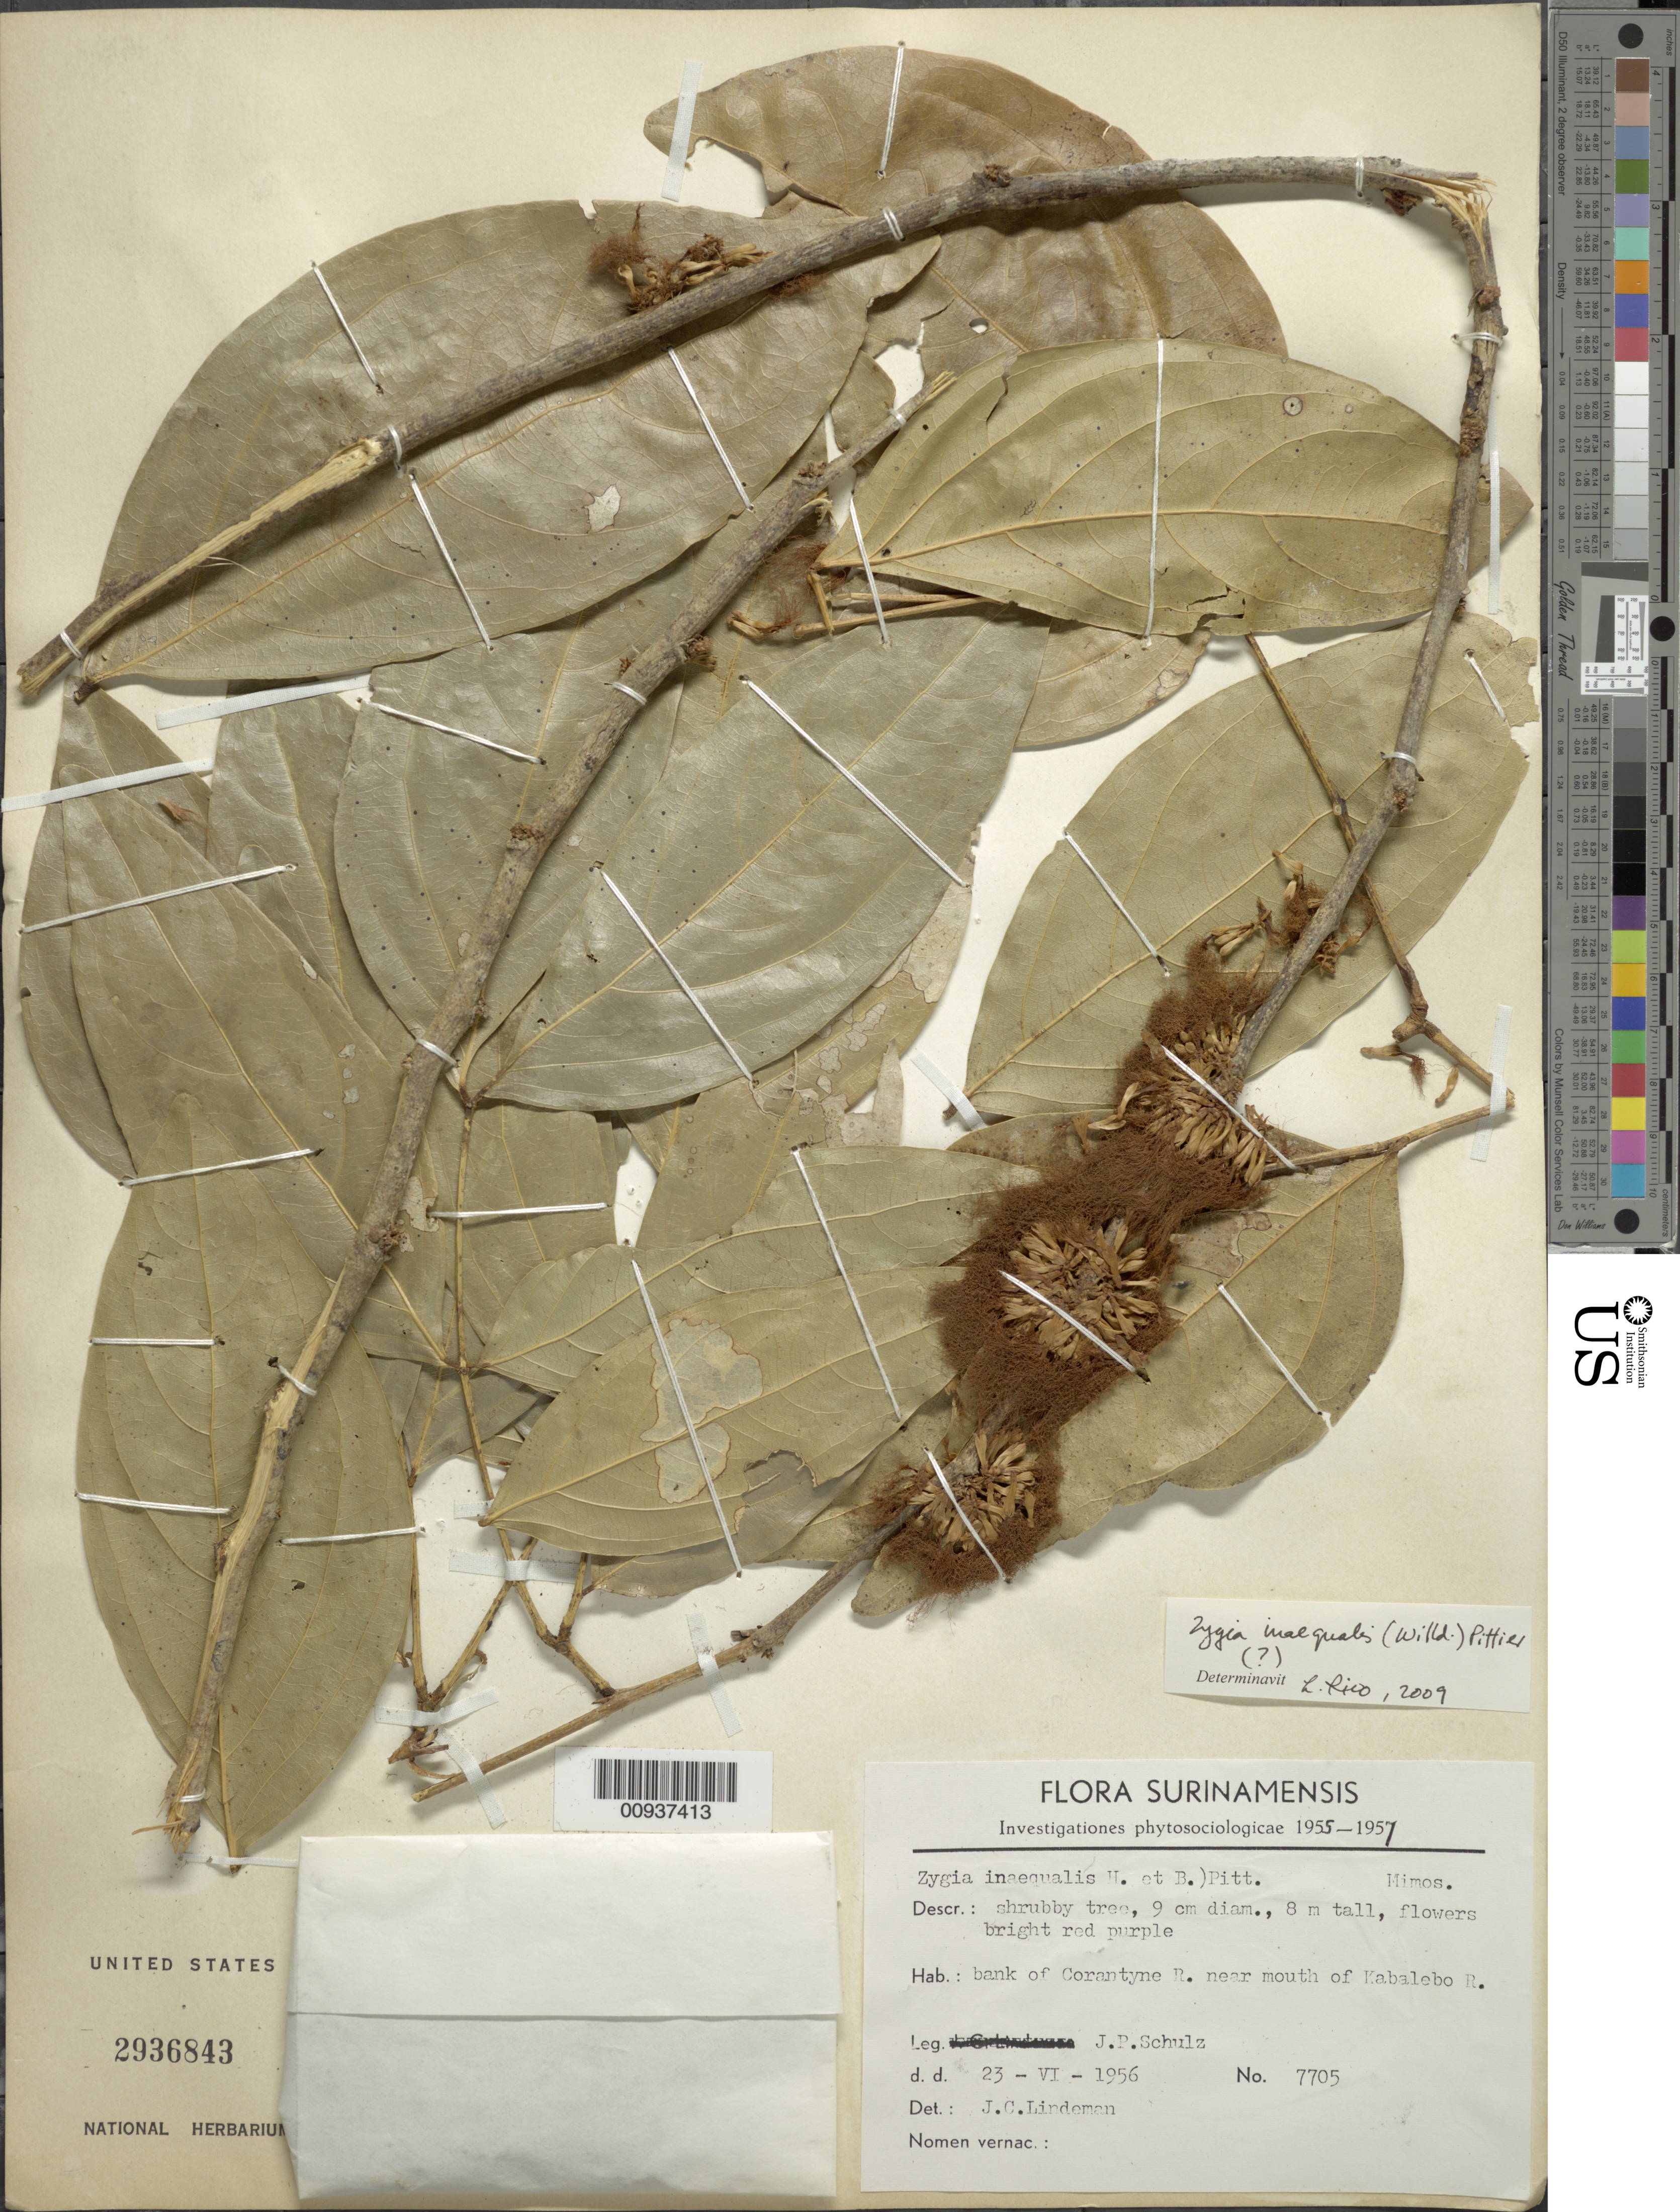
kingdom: Plantae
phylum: Tracheophyta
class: Magnoliopsida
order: Fabales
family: Fabaceae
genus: Zygia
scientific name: Zygia inaequalis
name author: (Humb. & Bonpl. ex Willd.) Pittier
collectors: J. P. Schulz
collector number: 7705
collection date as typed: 23-Jun-56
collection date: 1956-06-23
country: Suriname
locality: Corantyne R., near mouth of Kabalebo R.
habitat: River bank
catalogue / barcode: US 2936843